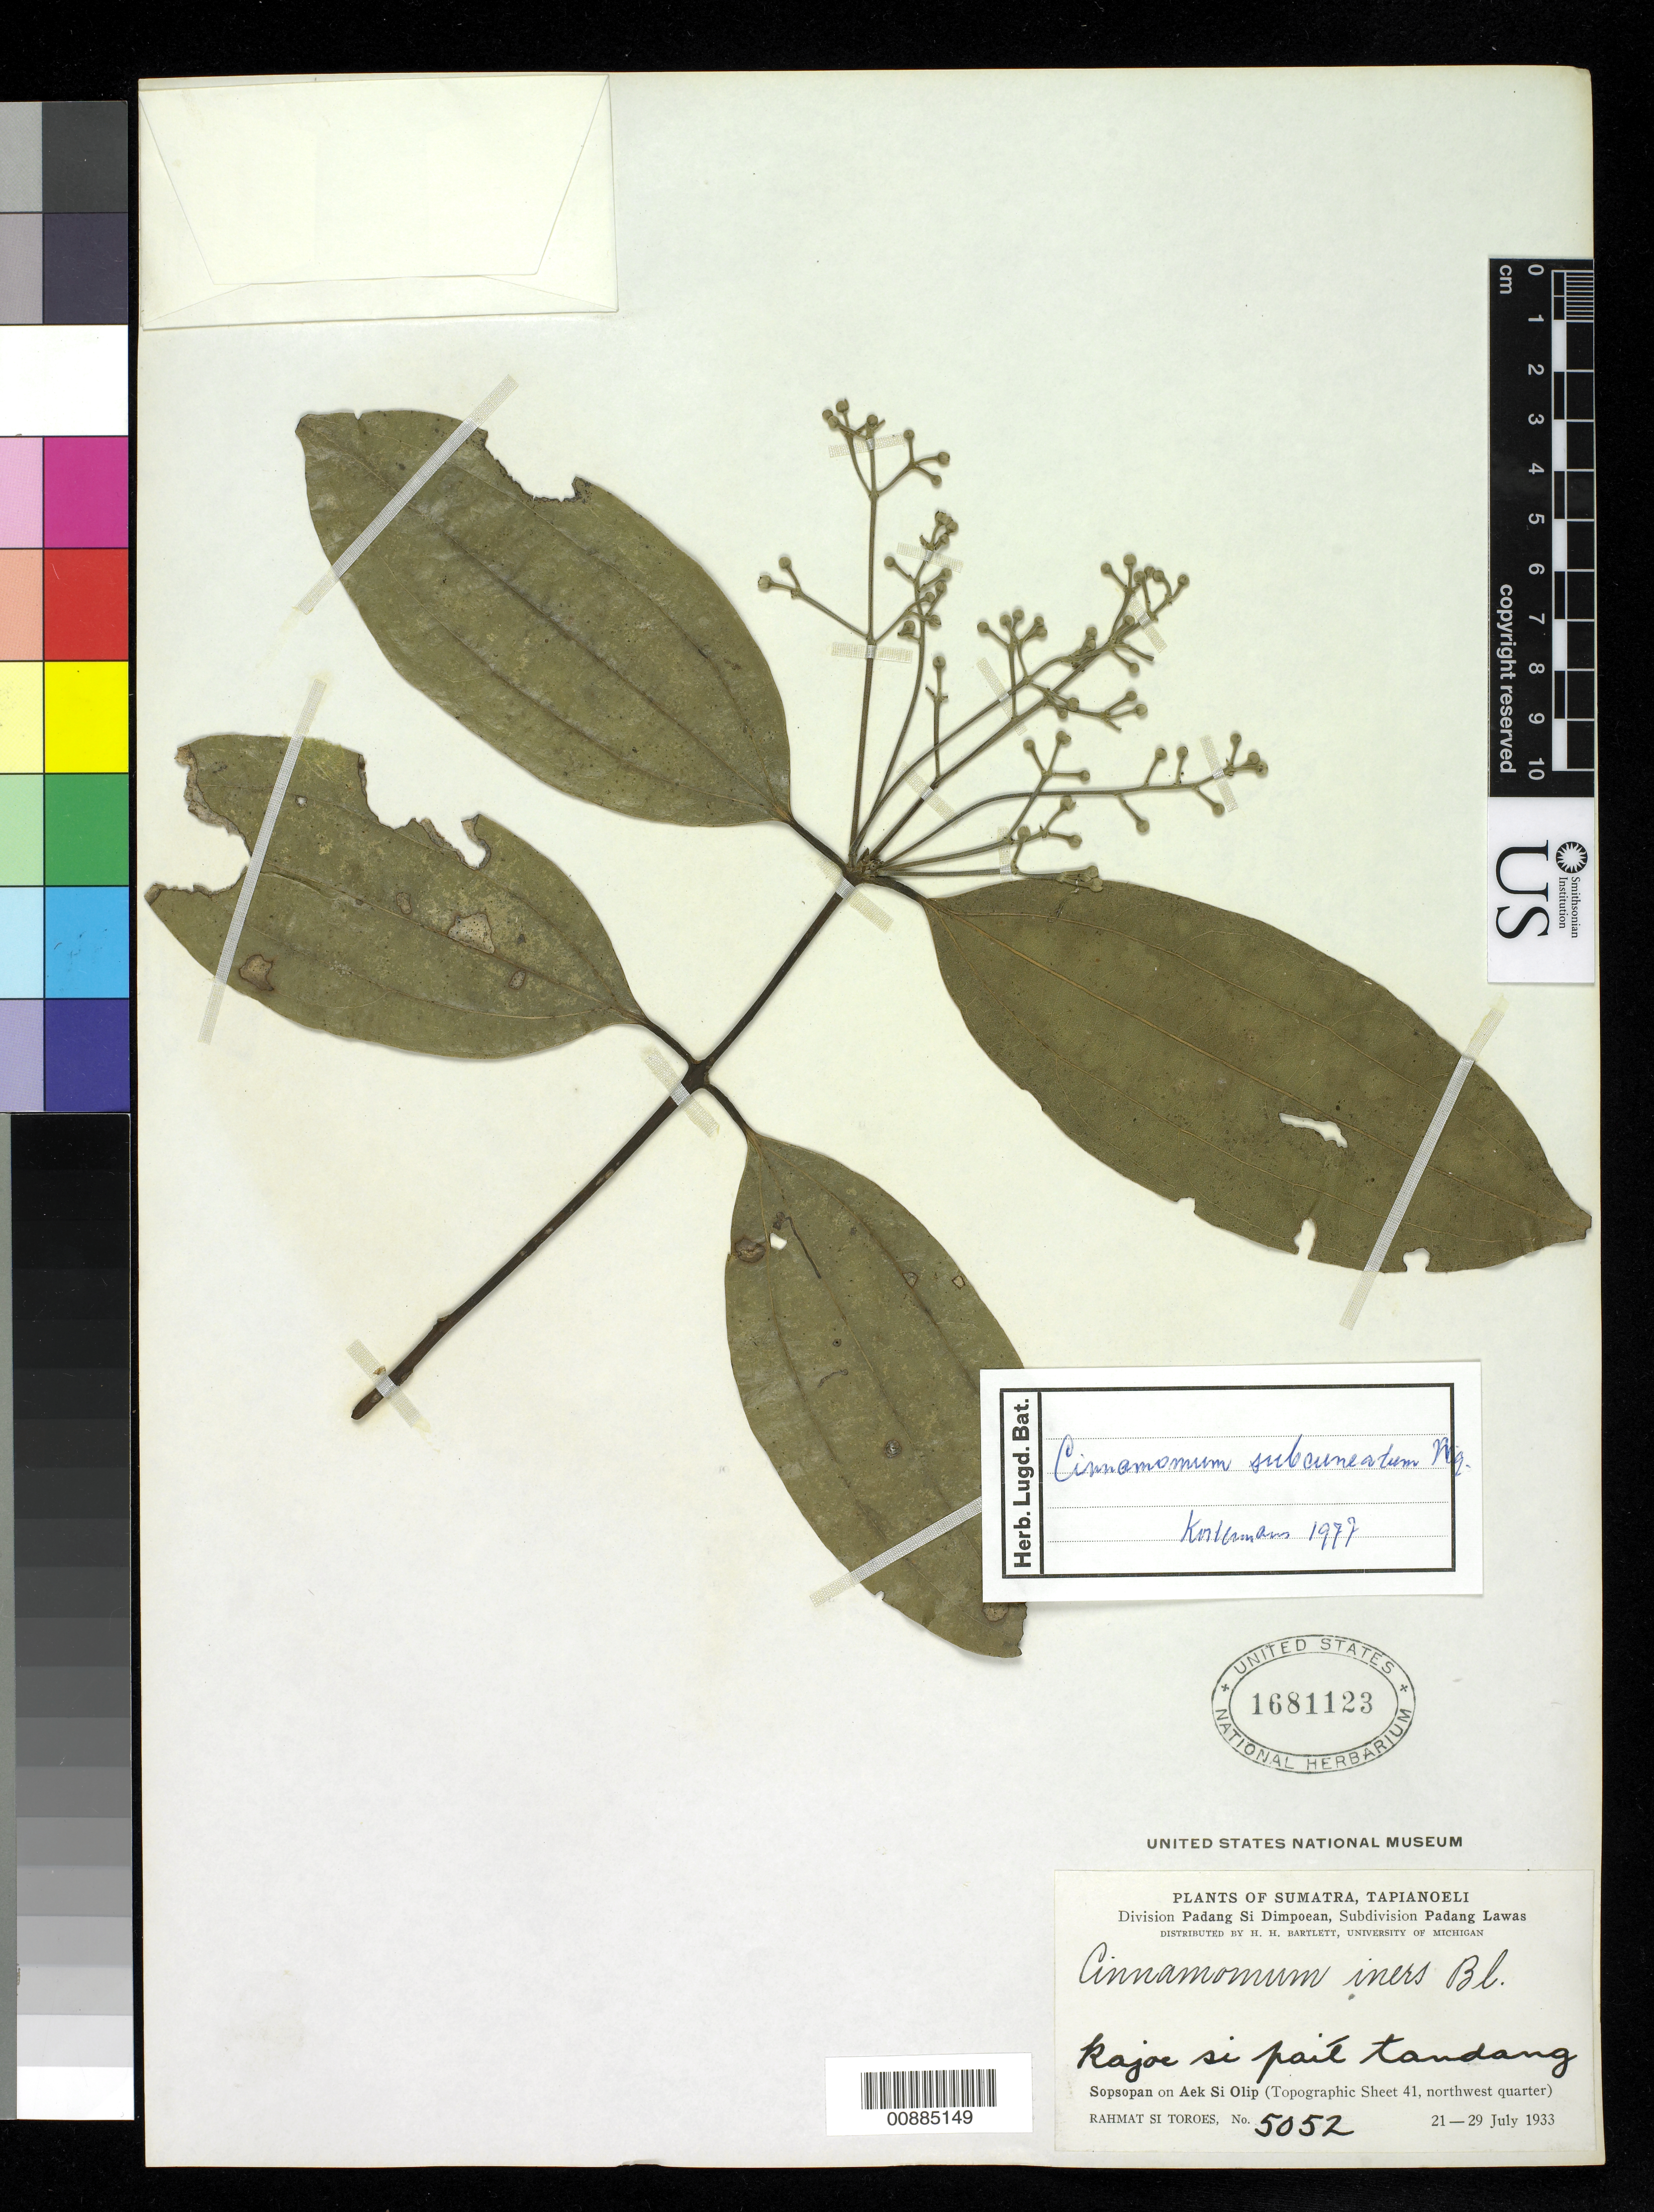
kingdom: Plantae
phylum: Tracheophyta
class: Magnoliopsida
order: Laurales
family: Lauraceae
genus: Cinnamomum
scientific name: Cinnamomum subcuneatum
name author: Miq.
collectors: Rahmat Si Boeea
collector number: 5052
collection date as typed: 21 Jul 1933 to 29 Jul 1933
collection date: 1933-07-21/1933-07-29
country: Indonesia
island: Sumatra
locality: Sopsopan on Aek Si Olip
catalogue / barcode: US 1681123